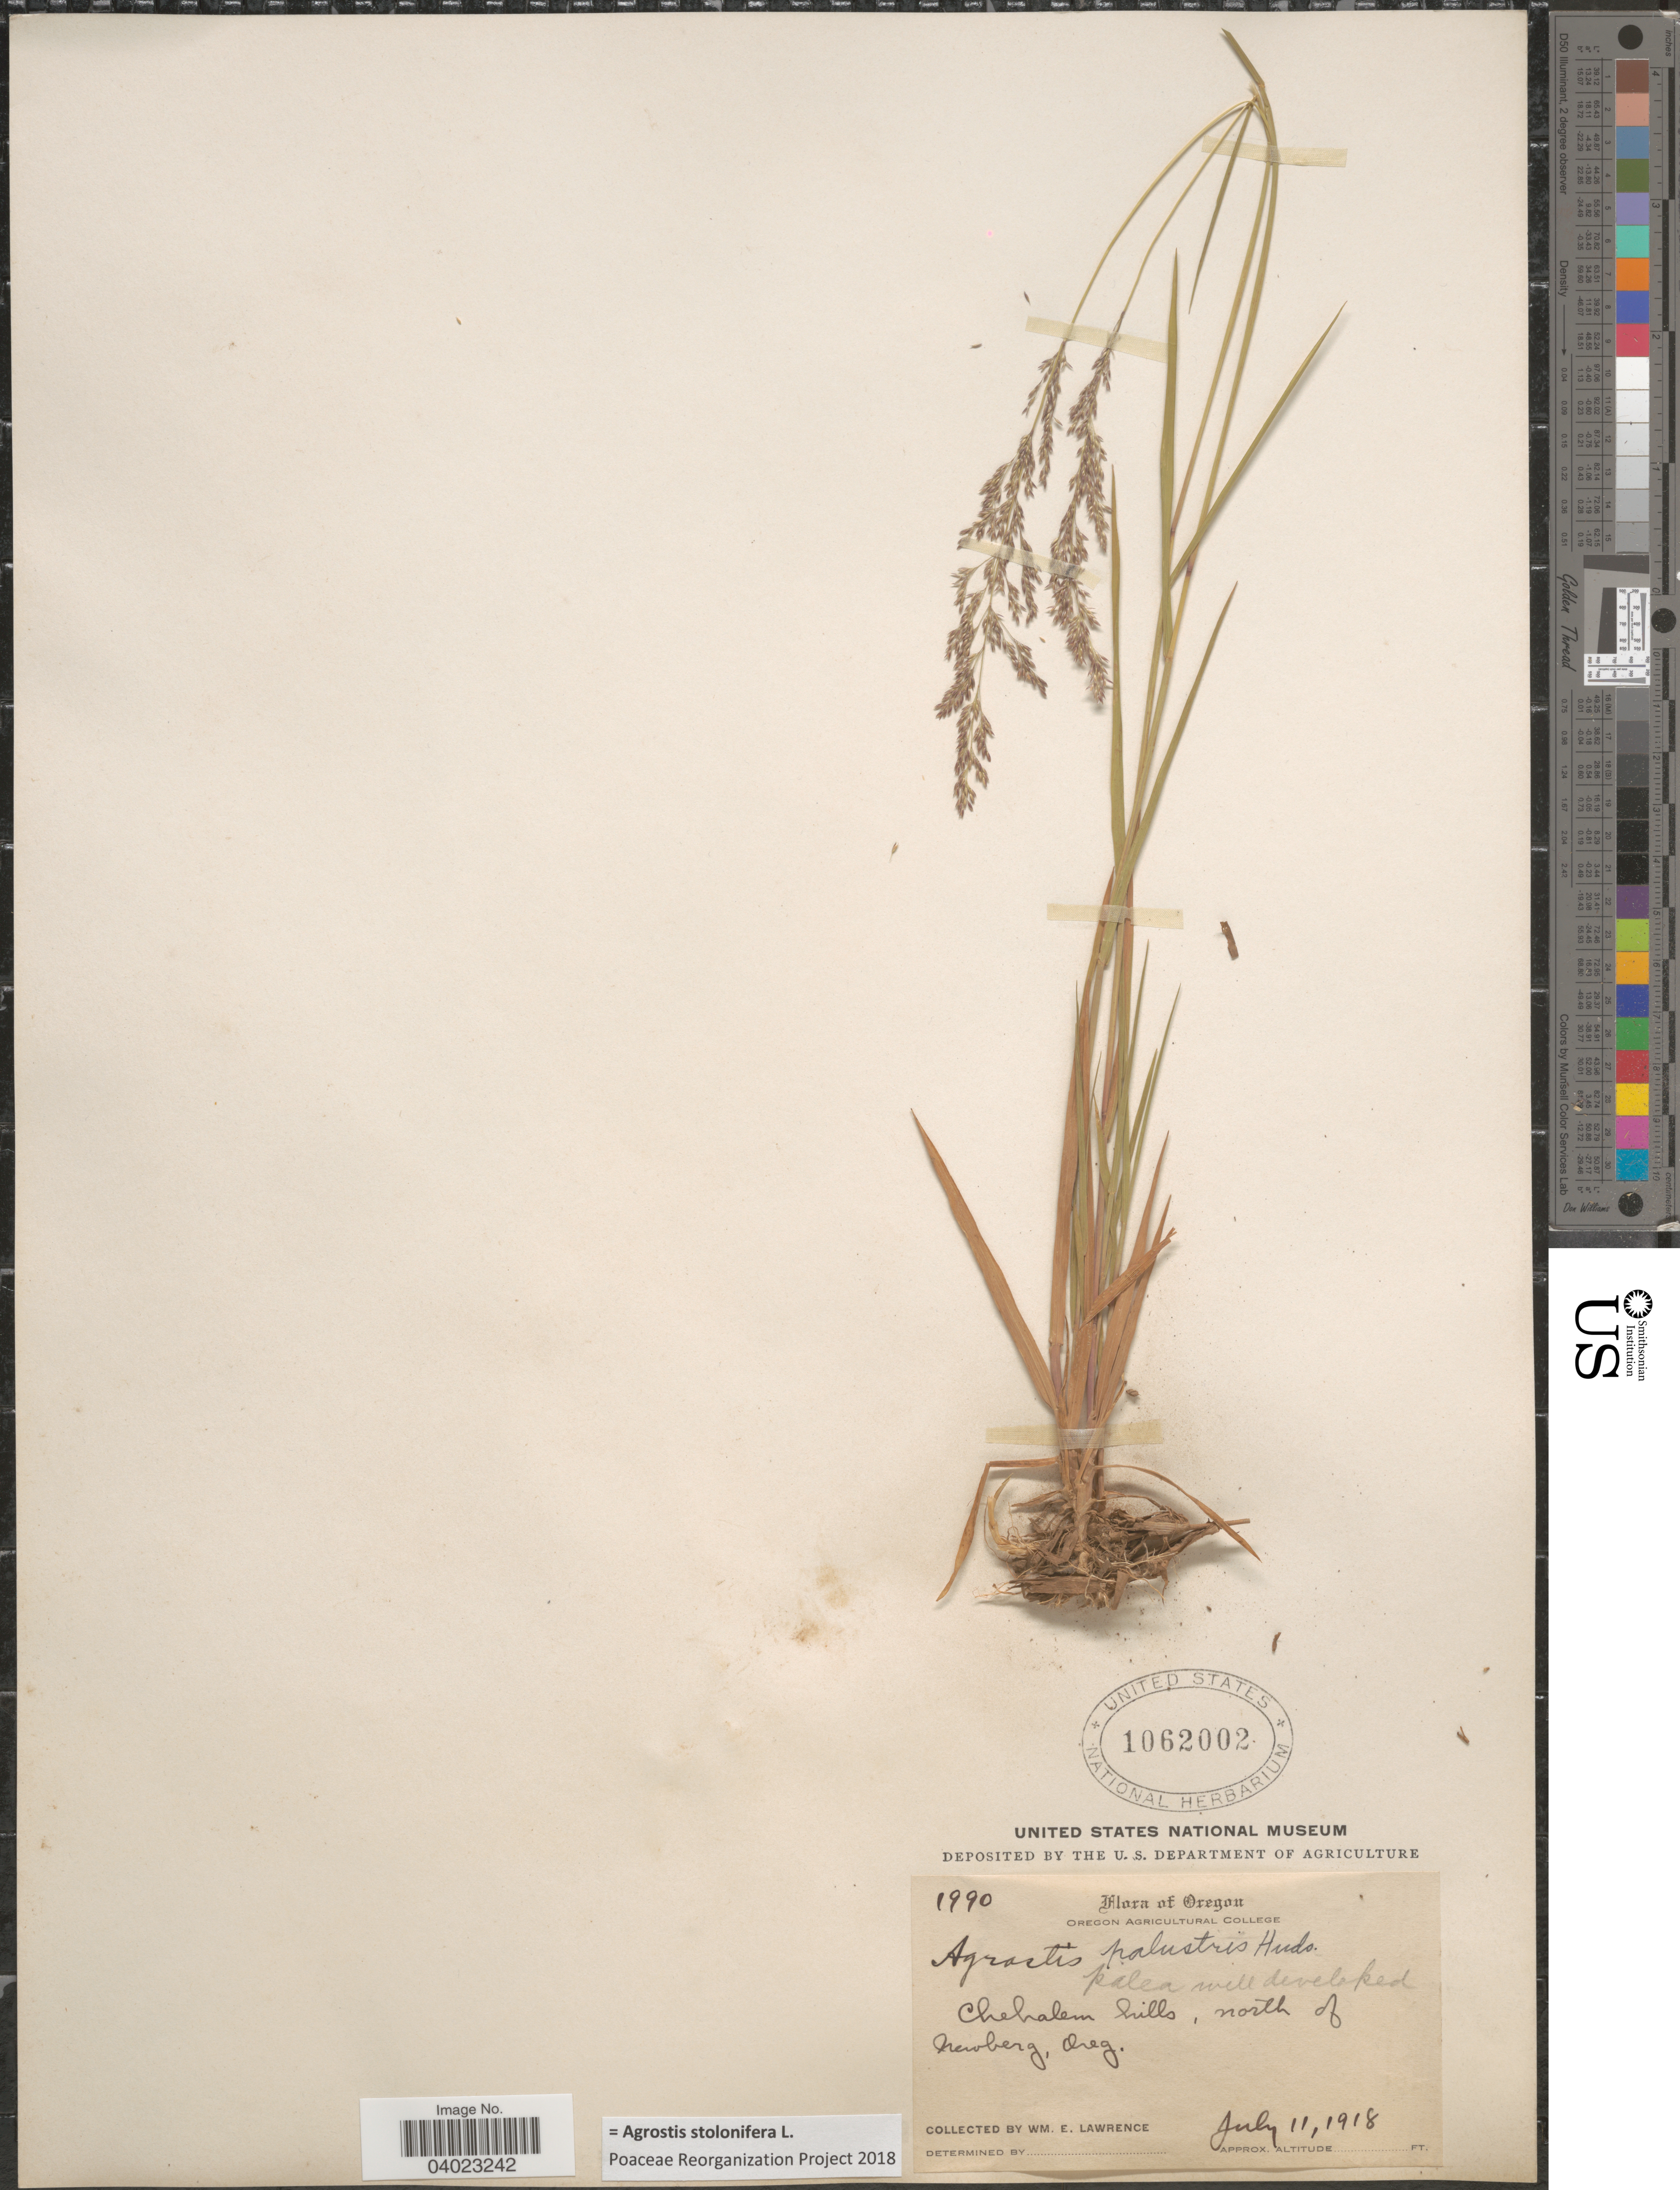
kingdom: Plantae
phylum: Tracheophyta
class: Liliopsida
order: Poales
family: Poaceae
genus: Agrostis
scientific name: Agrostis stolonifera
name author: L.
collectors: W. Lawrence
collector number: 1990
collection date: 1918-07-11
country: United States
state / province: Oregon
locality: Chehalem hills, north of Newberg.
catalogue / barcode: US 1062002